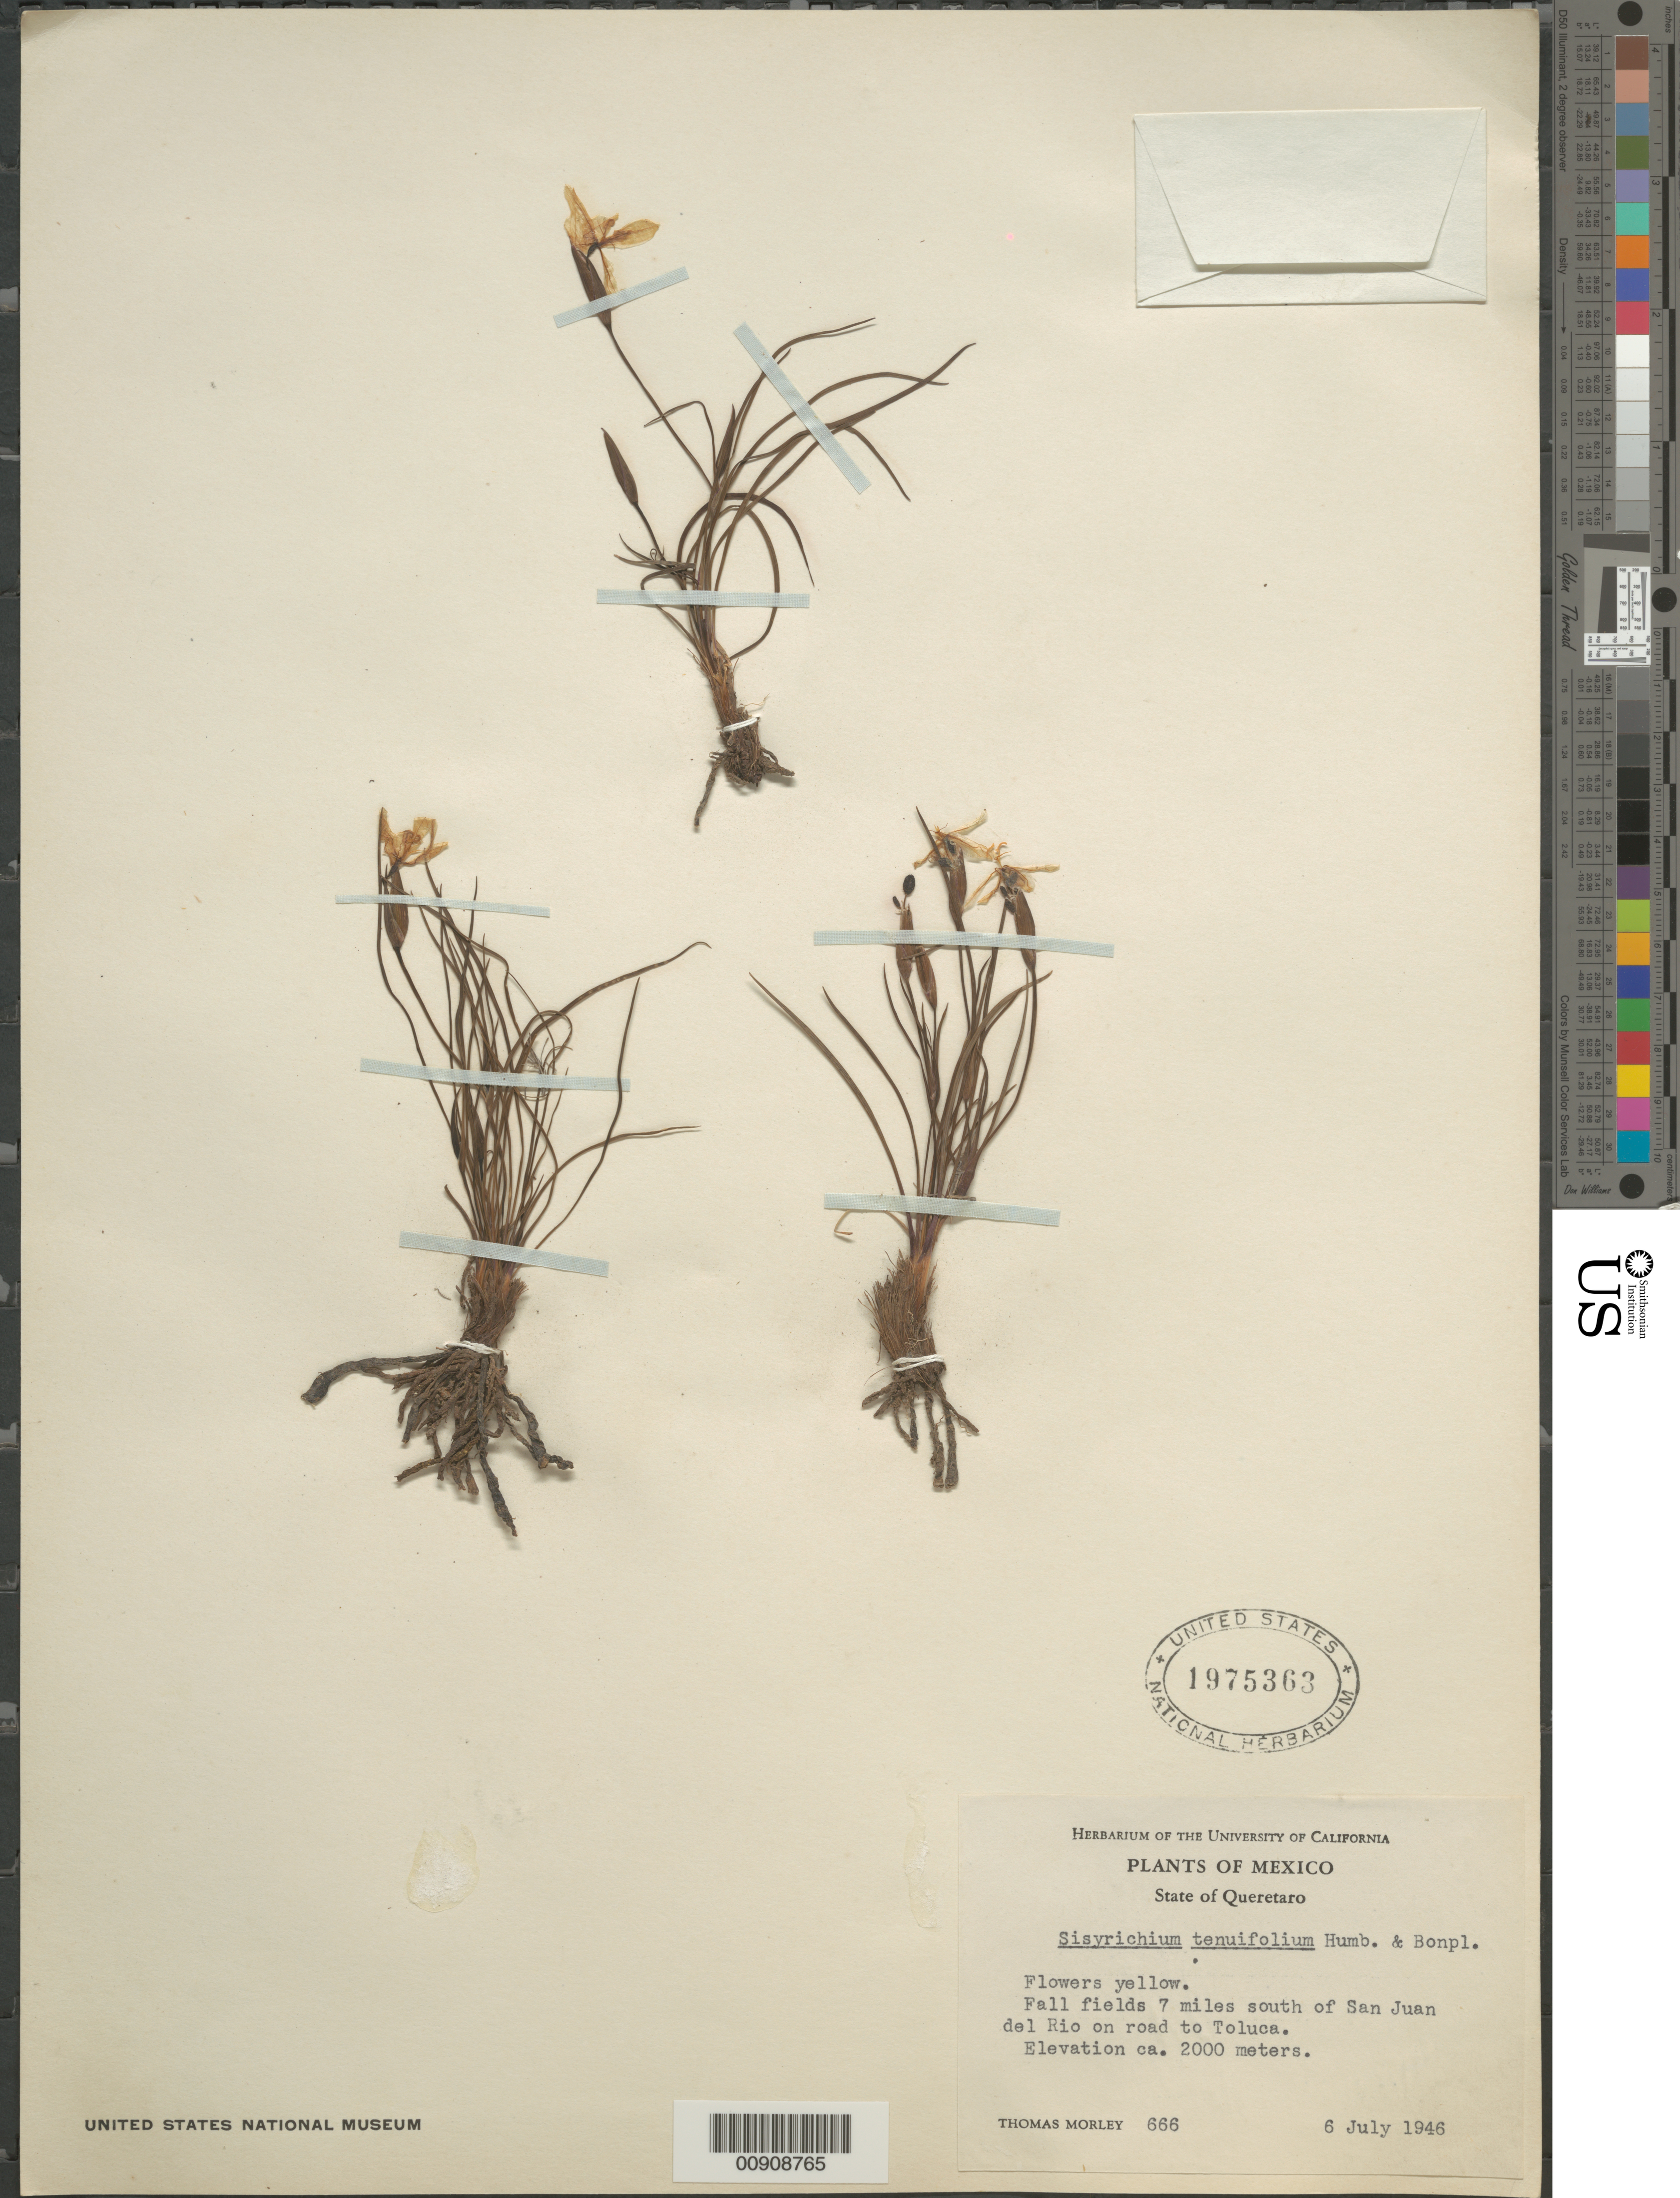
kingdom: Plantae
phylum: Tracheophyta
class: Liliopsida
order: Asparagales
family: Iridaceae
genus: Sisyrinchium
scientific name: Sisyrinchium tenuifolium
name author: Humb. & Bonpl. ex Willd.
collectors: T. Morley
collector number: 666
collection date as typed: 06 Jul 1946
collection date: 1946-07-06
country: Mexico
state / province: Querétaro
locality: Fall fields 7 miles south of San Juan del Río on road to Toluca.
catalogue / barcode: US 1975363